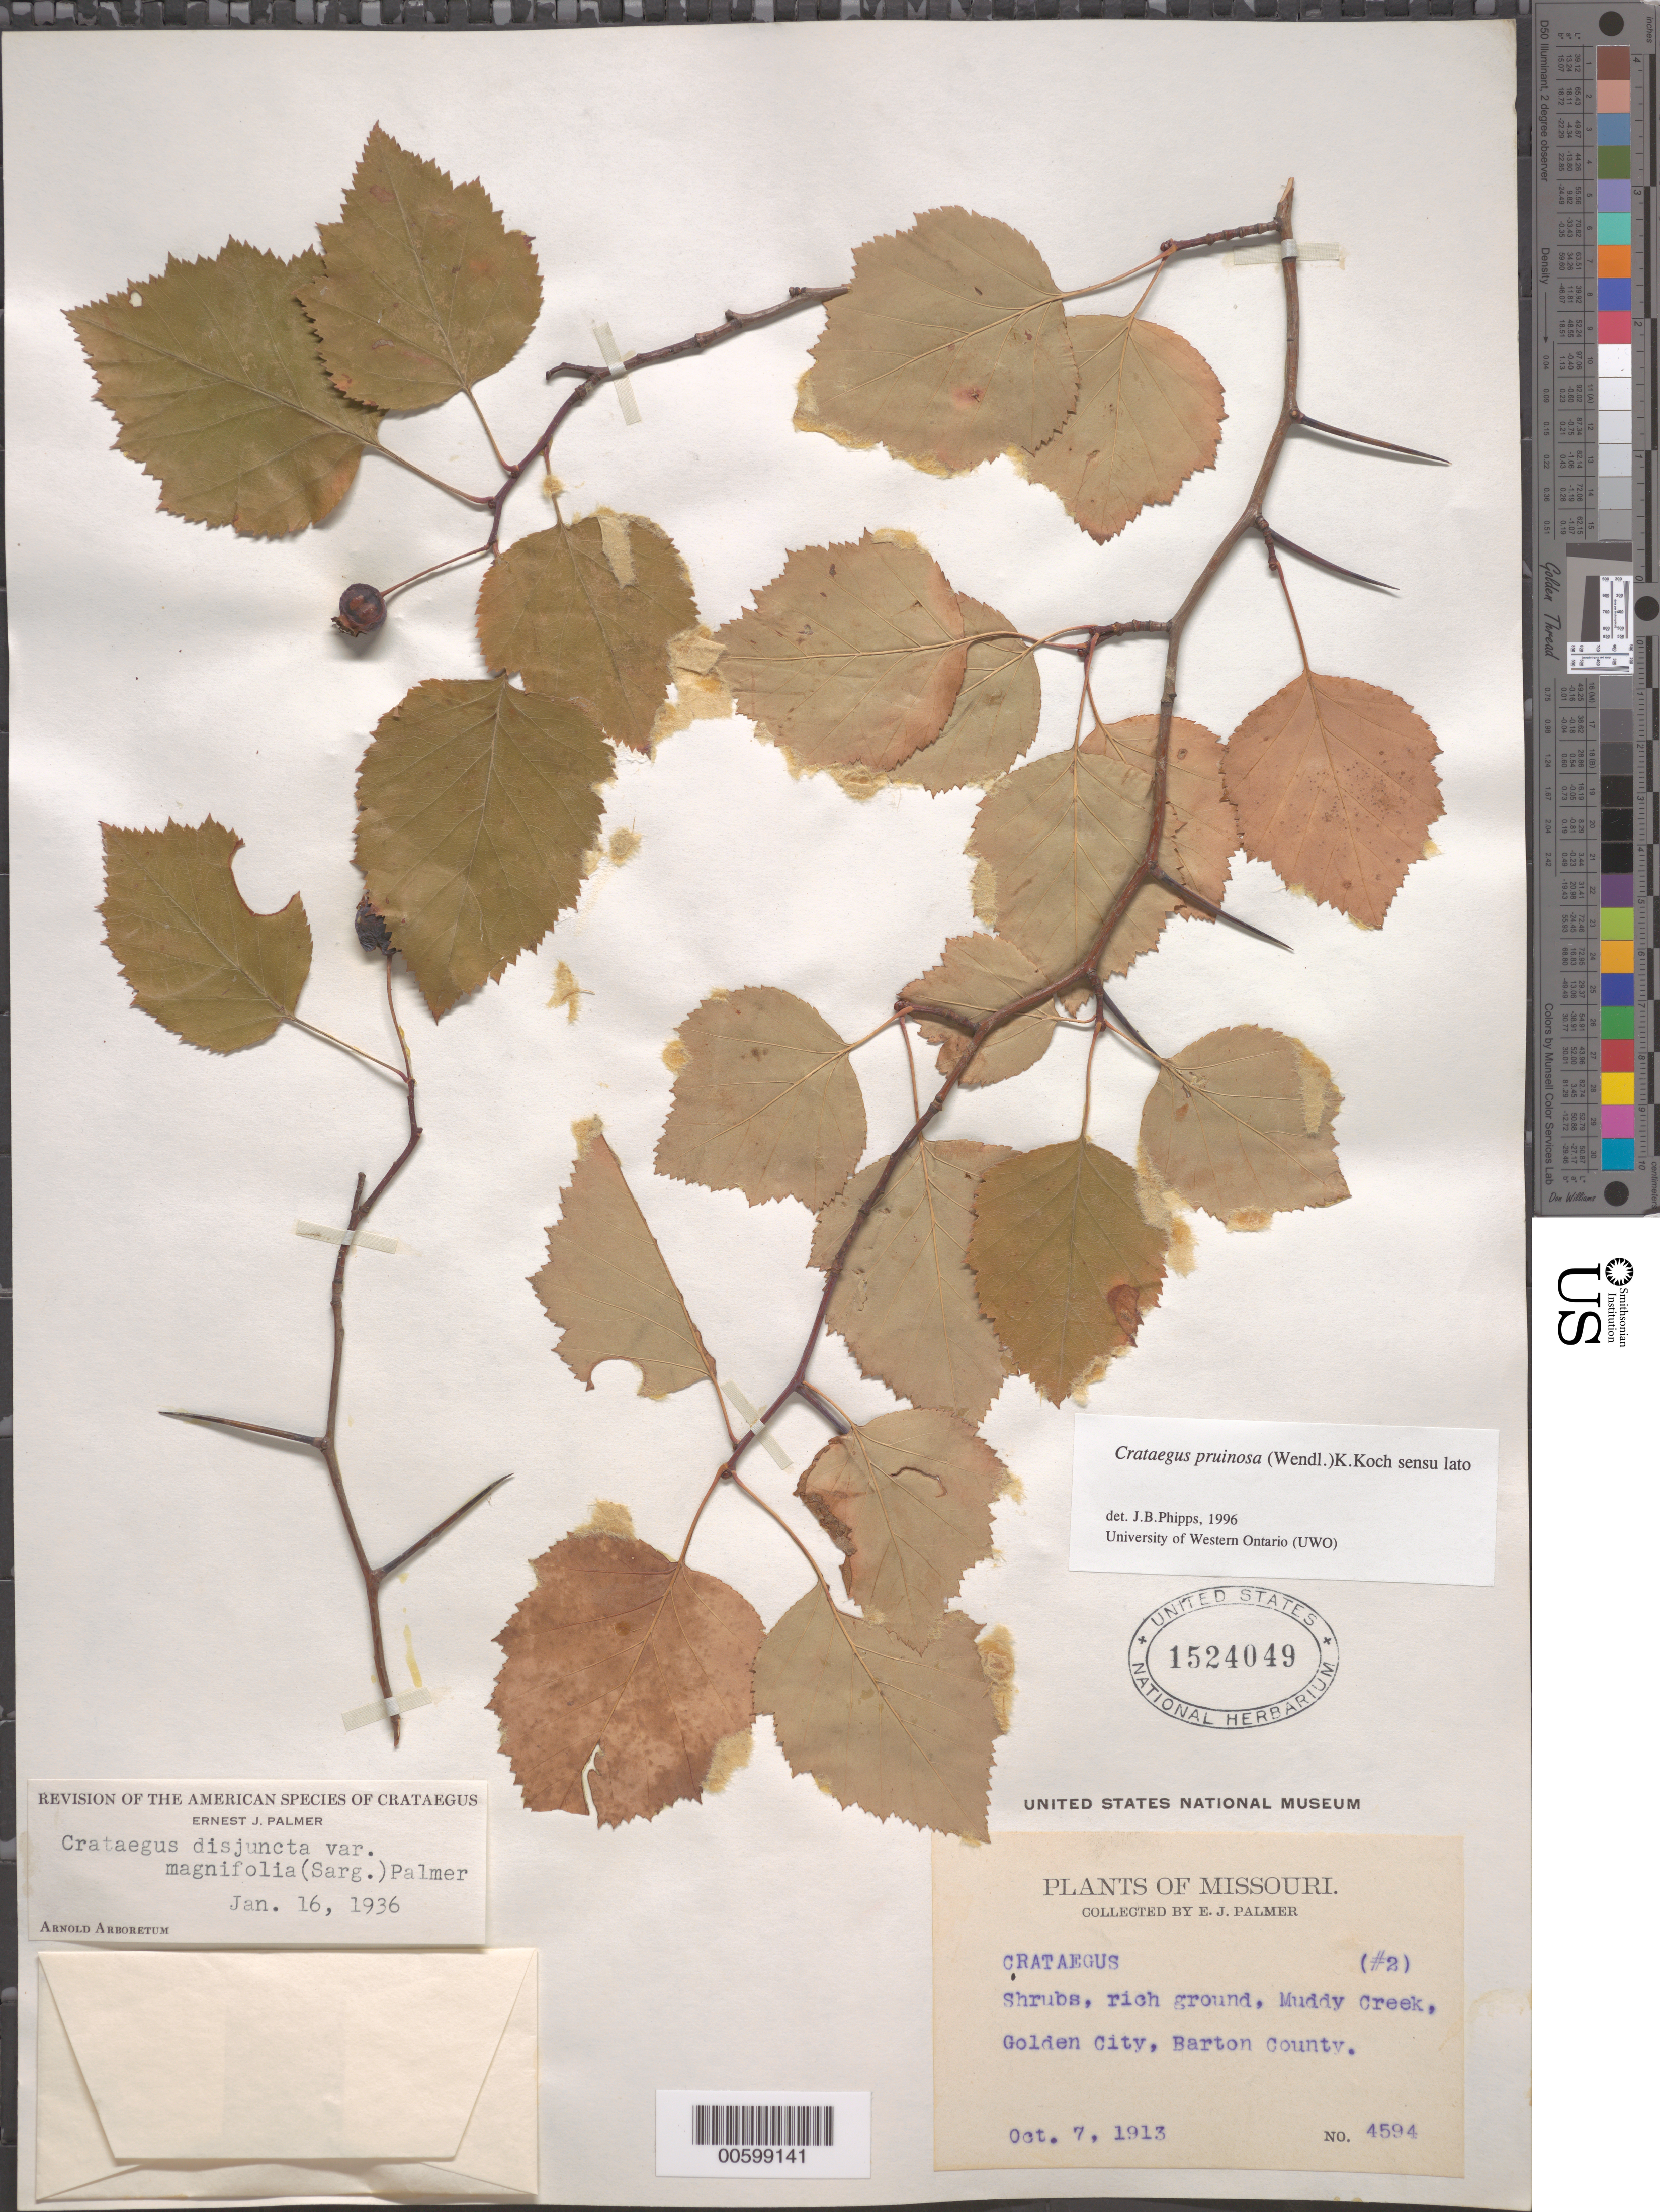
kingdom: Plantae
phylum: Tracheophyta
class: Magnoliopsida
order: Rosales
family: Rosaceae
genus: Crataegus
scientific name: Crataegus pruinosa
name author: (H.L. Wendl.) K. Koch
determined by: Phipps, James B., (UWO), University of Western Ontario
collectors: E. J. Palmer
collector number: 4594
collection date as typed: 07 Oct 1913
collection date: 1913-10-07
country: United States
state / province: Missouri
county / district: Barton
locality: Muddy Creek, Golden City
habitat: Rich ground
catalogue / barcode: US 1524049